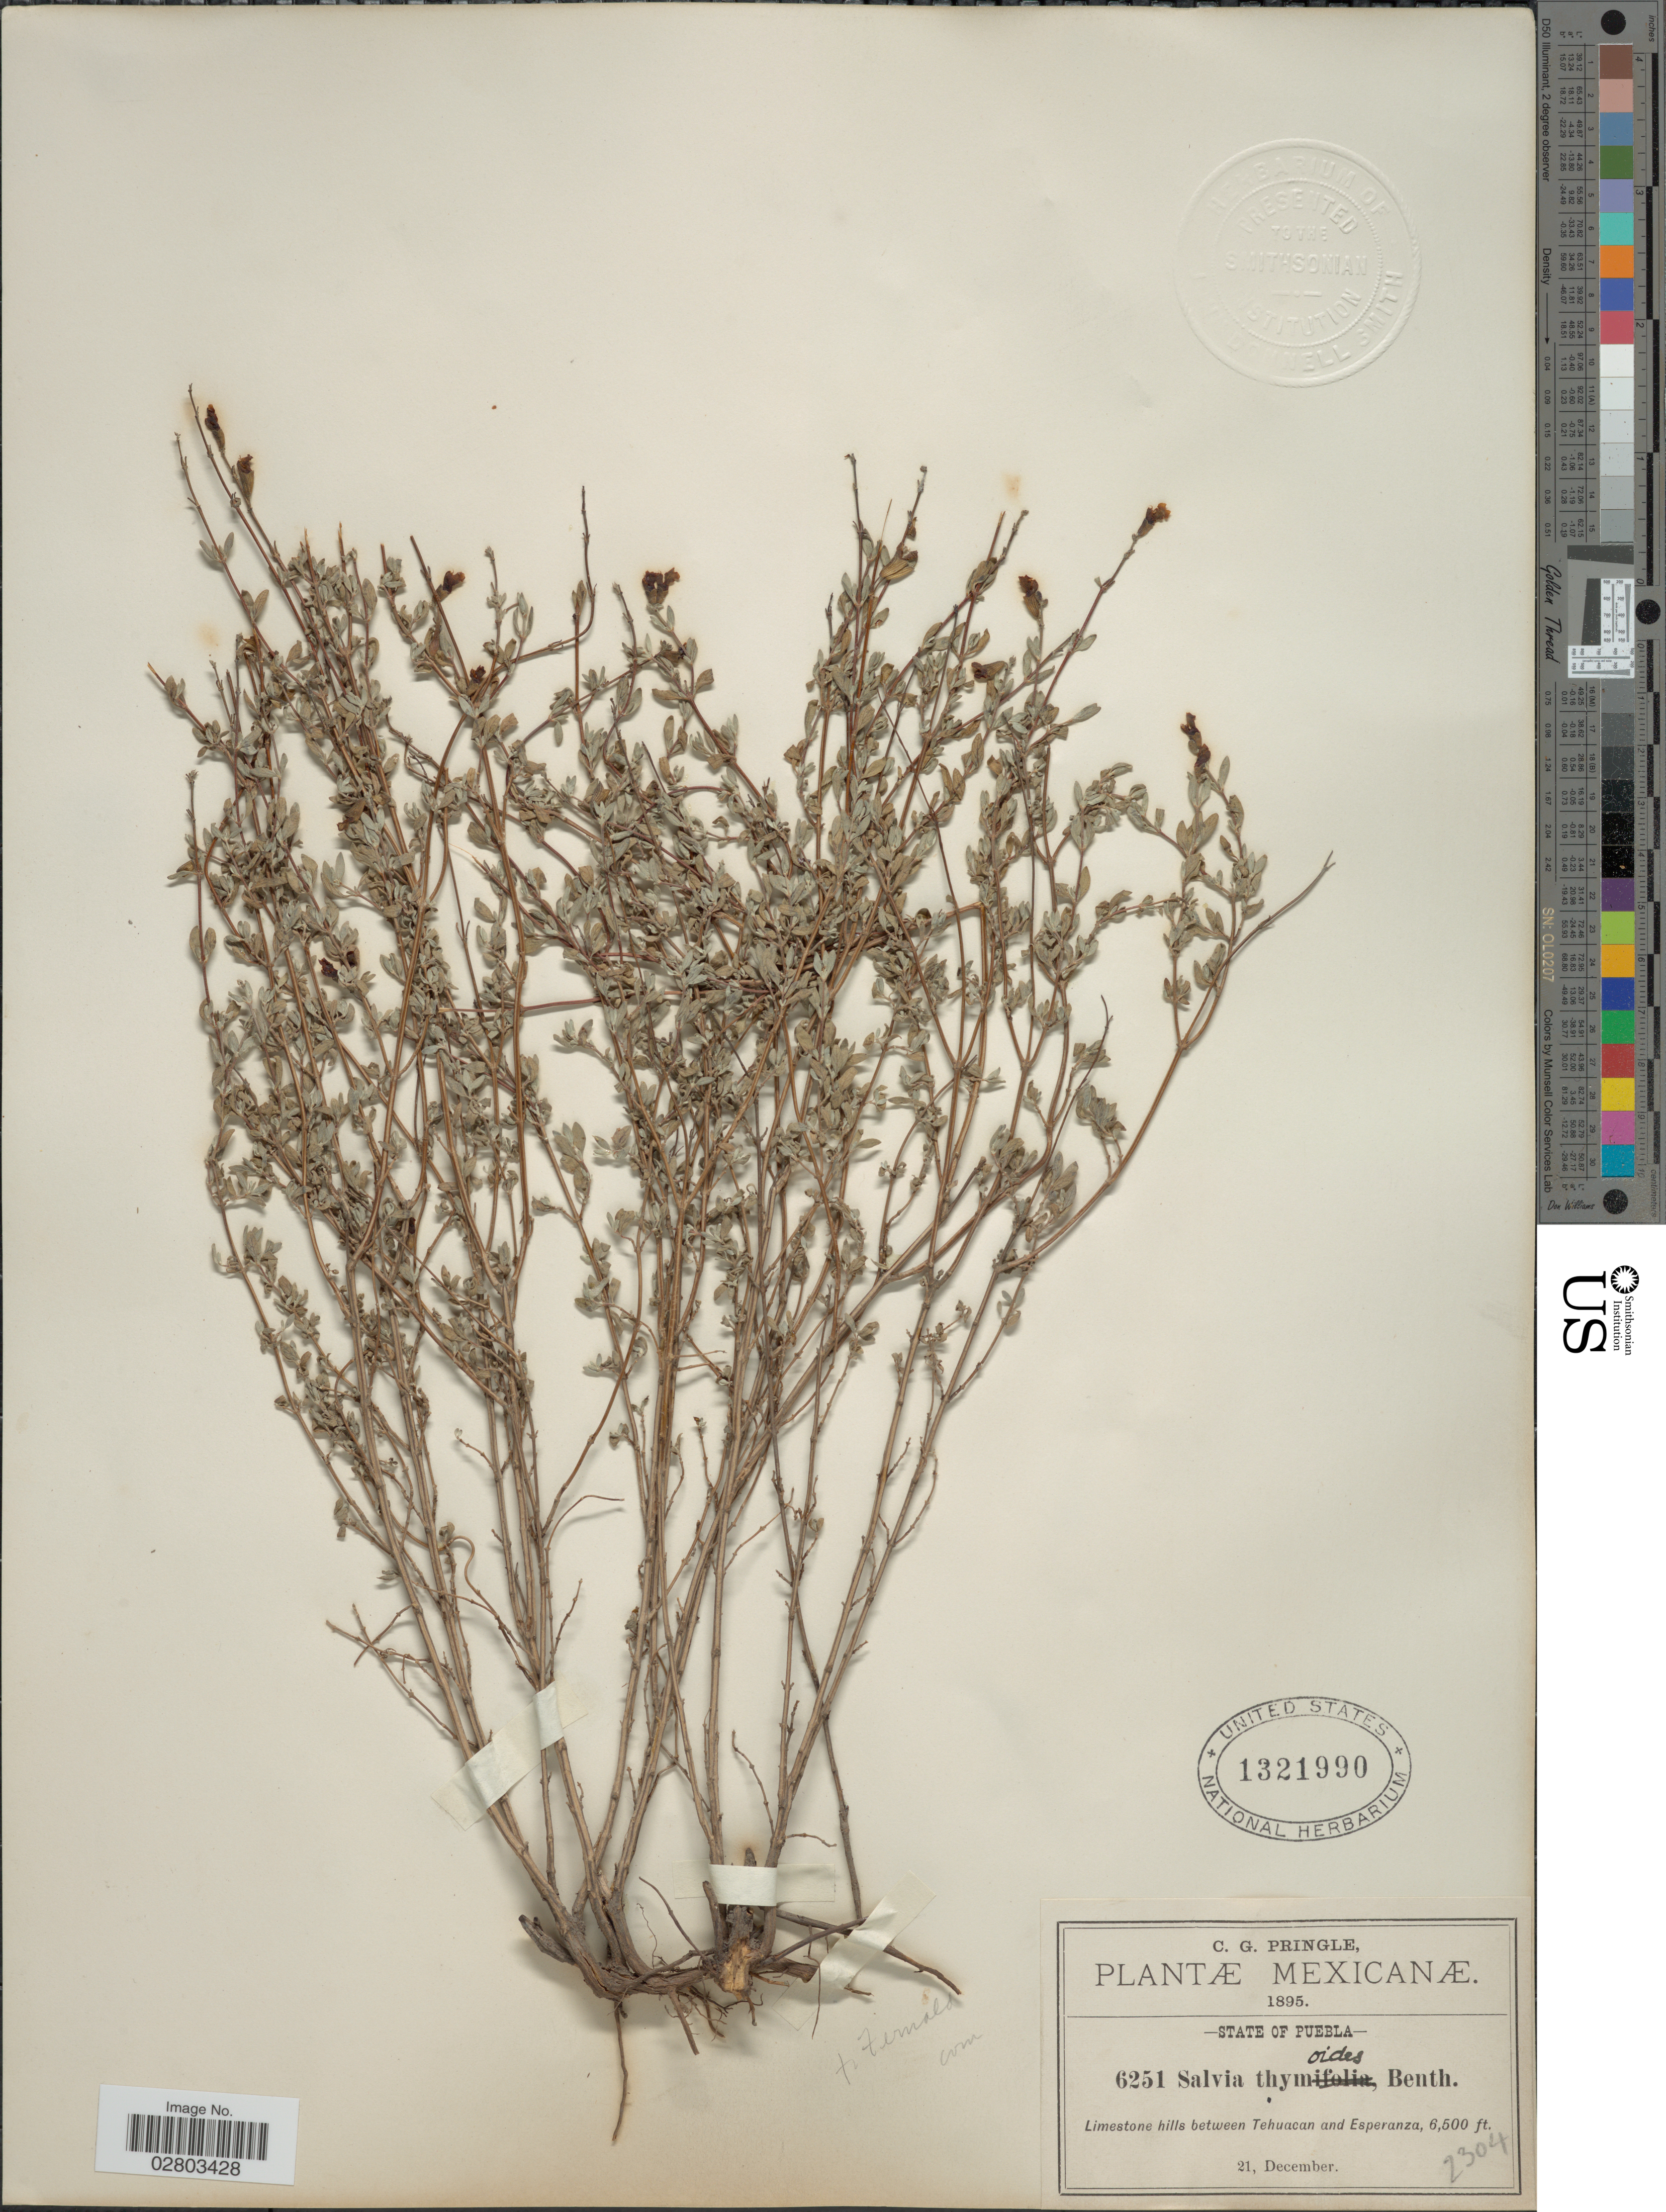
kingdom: Plantae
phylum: Tracheophyta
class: Magnoliopsida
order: Lamiales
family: Lamiaceae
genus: Salvia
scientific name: Salvia thymoides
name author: Benth.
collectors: C. G. Pringle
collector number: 6251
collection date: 1895-12-21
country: Mexico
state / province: Puebla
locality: Limestone hills between Tehuacan and Esperanza.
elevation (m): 1981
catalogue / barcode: US 1321990